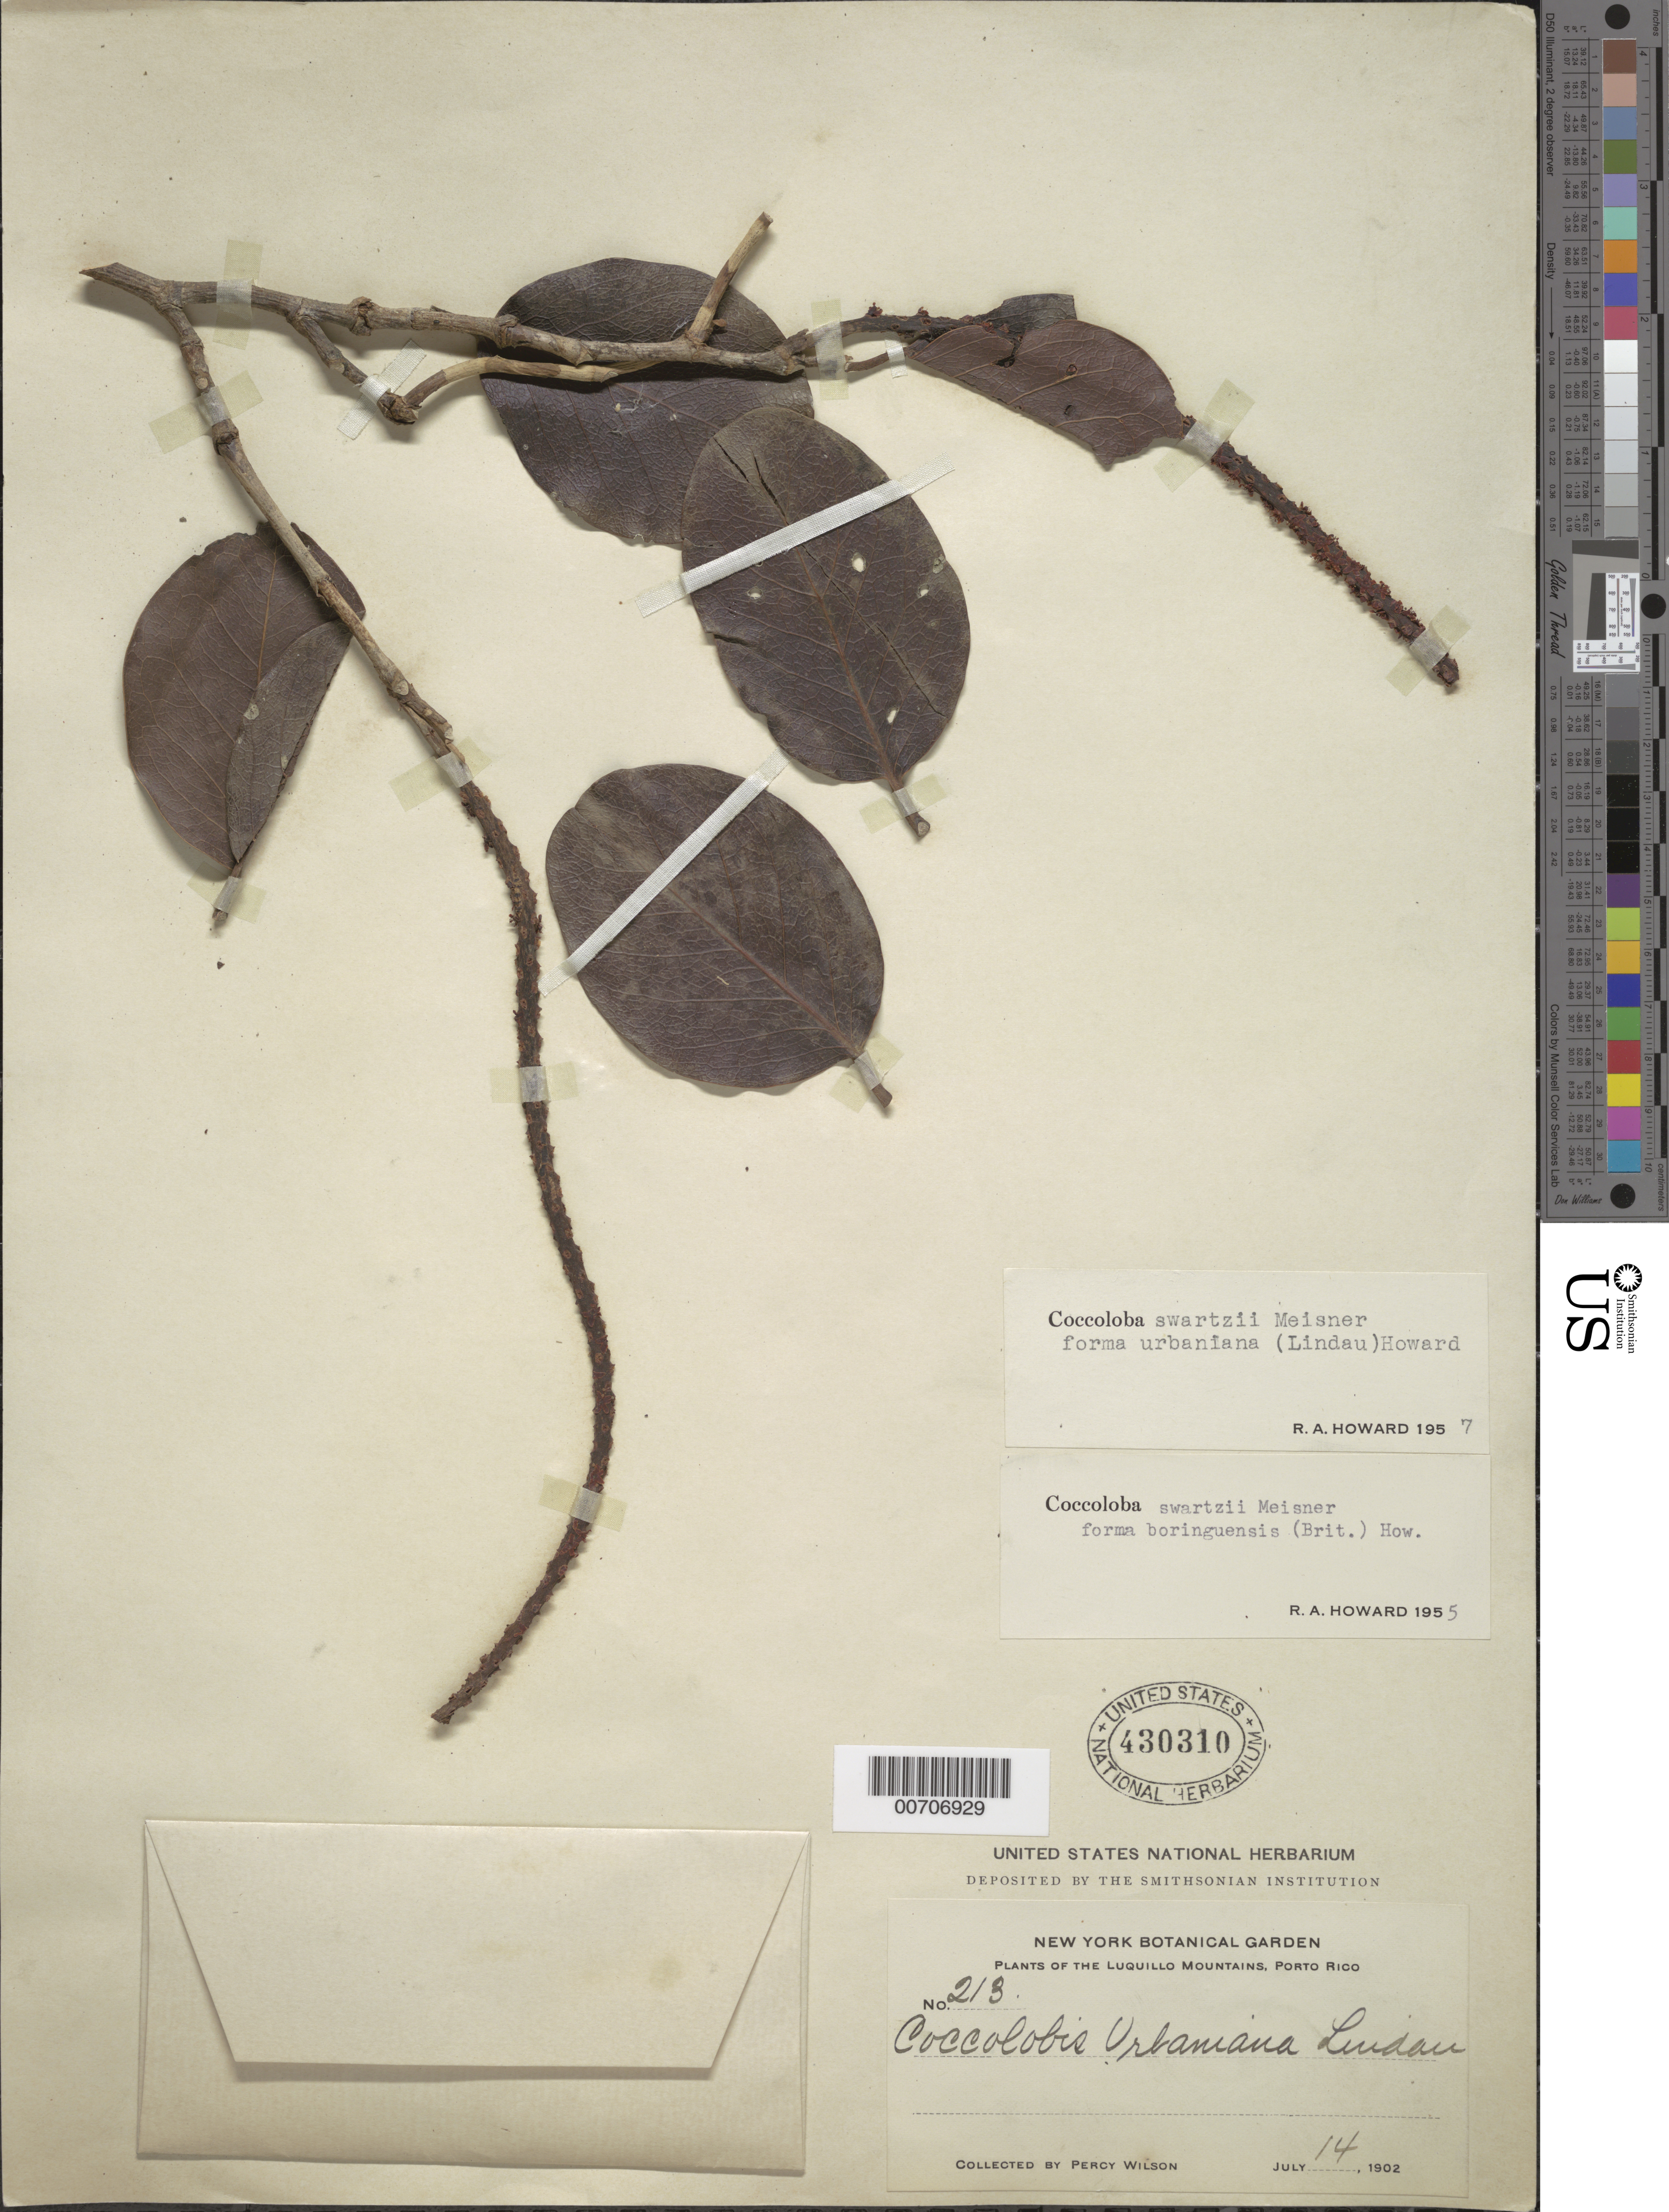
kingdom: Plantae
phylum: Tracheophyta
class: Magnoliopsida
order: Caryophyllales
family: Polygonaceae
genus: Coccoloba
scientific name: Coccoloba swartzii f. urbaniana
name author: (Linden) R.A. Howard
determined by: Howard, R. A.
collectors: P. Wilson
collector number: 213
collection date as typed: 14 Jul 1902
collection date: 1902-07-14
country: Puerto Rico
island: Greater Antilles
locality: Luquillo Mts.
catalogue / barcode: US 430310